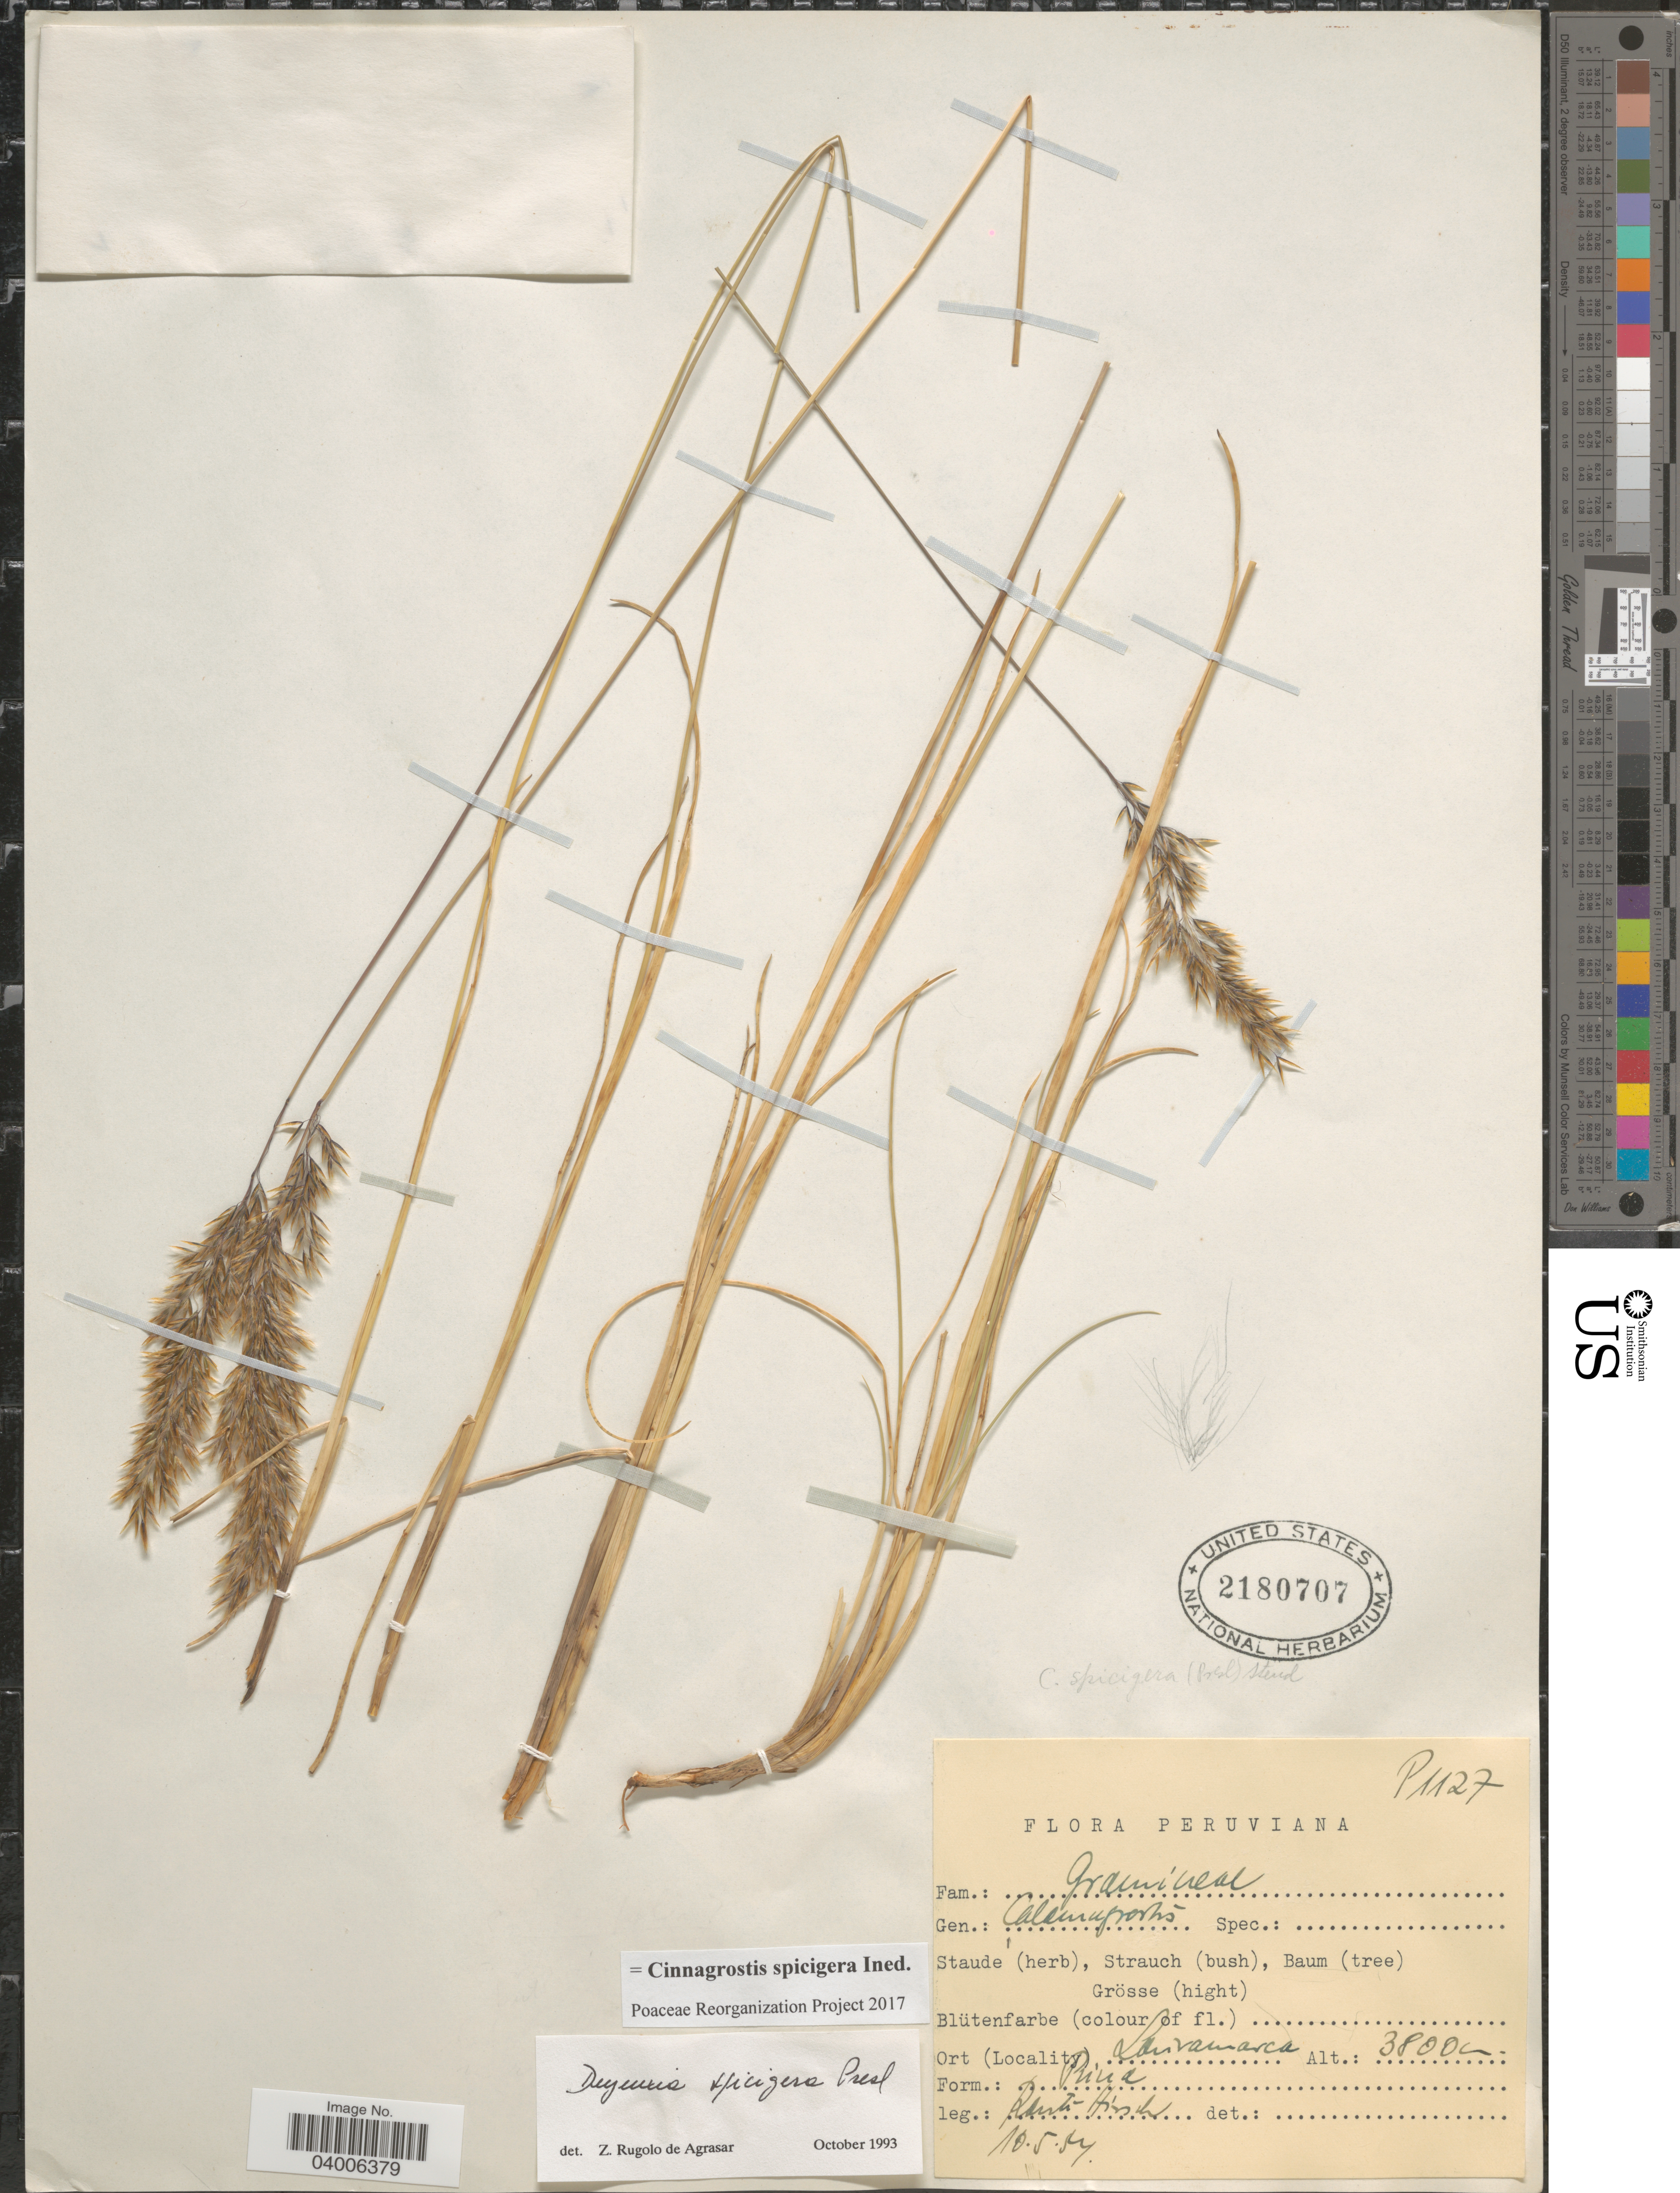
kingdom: Plantae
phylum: Tracheophyta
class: Liliopsida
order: Poales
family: Poaceae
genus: Cinnagrostis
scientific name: Cinnagrostis spicigera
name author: (J. Presl) P.M. Peterson et al.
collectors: W. Rauh & G. Hirsch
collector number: P1127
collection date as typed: Transcribed d/m/y: 10/5/54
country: Peru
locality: Lauramarca.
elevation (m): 3800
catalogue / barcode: US 2180707